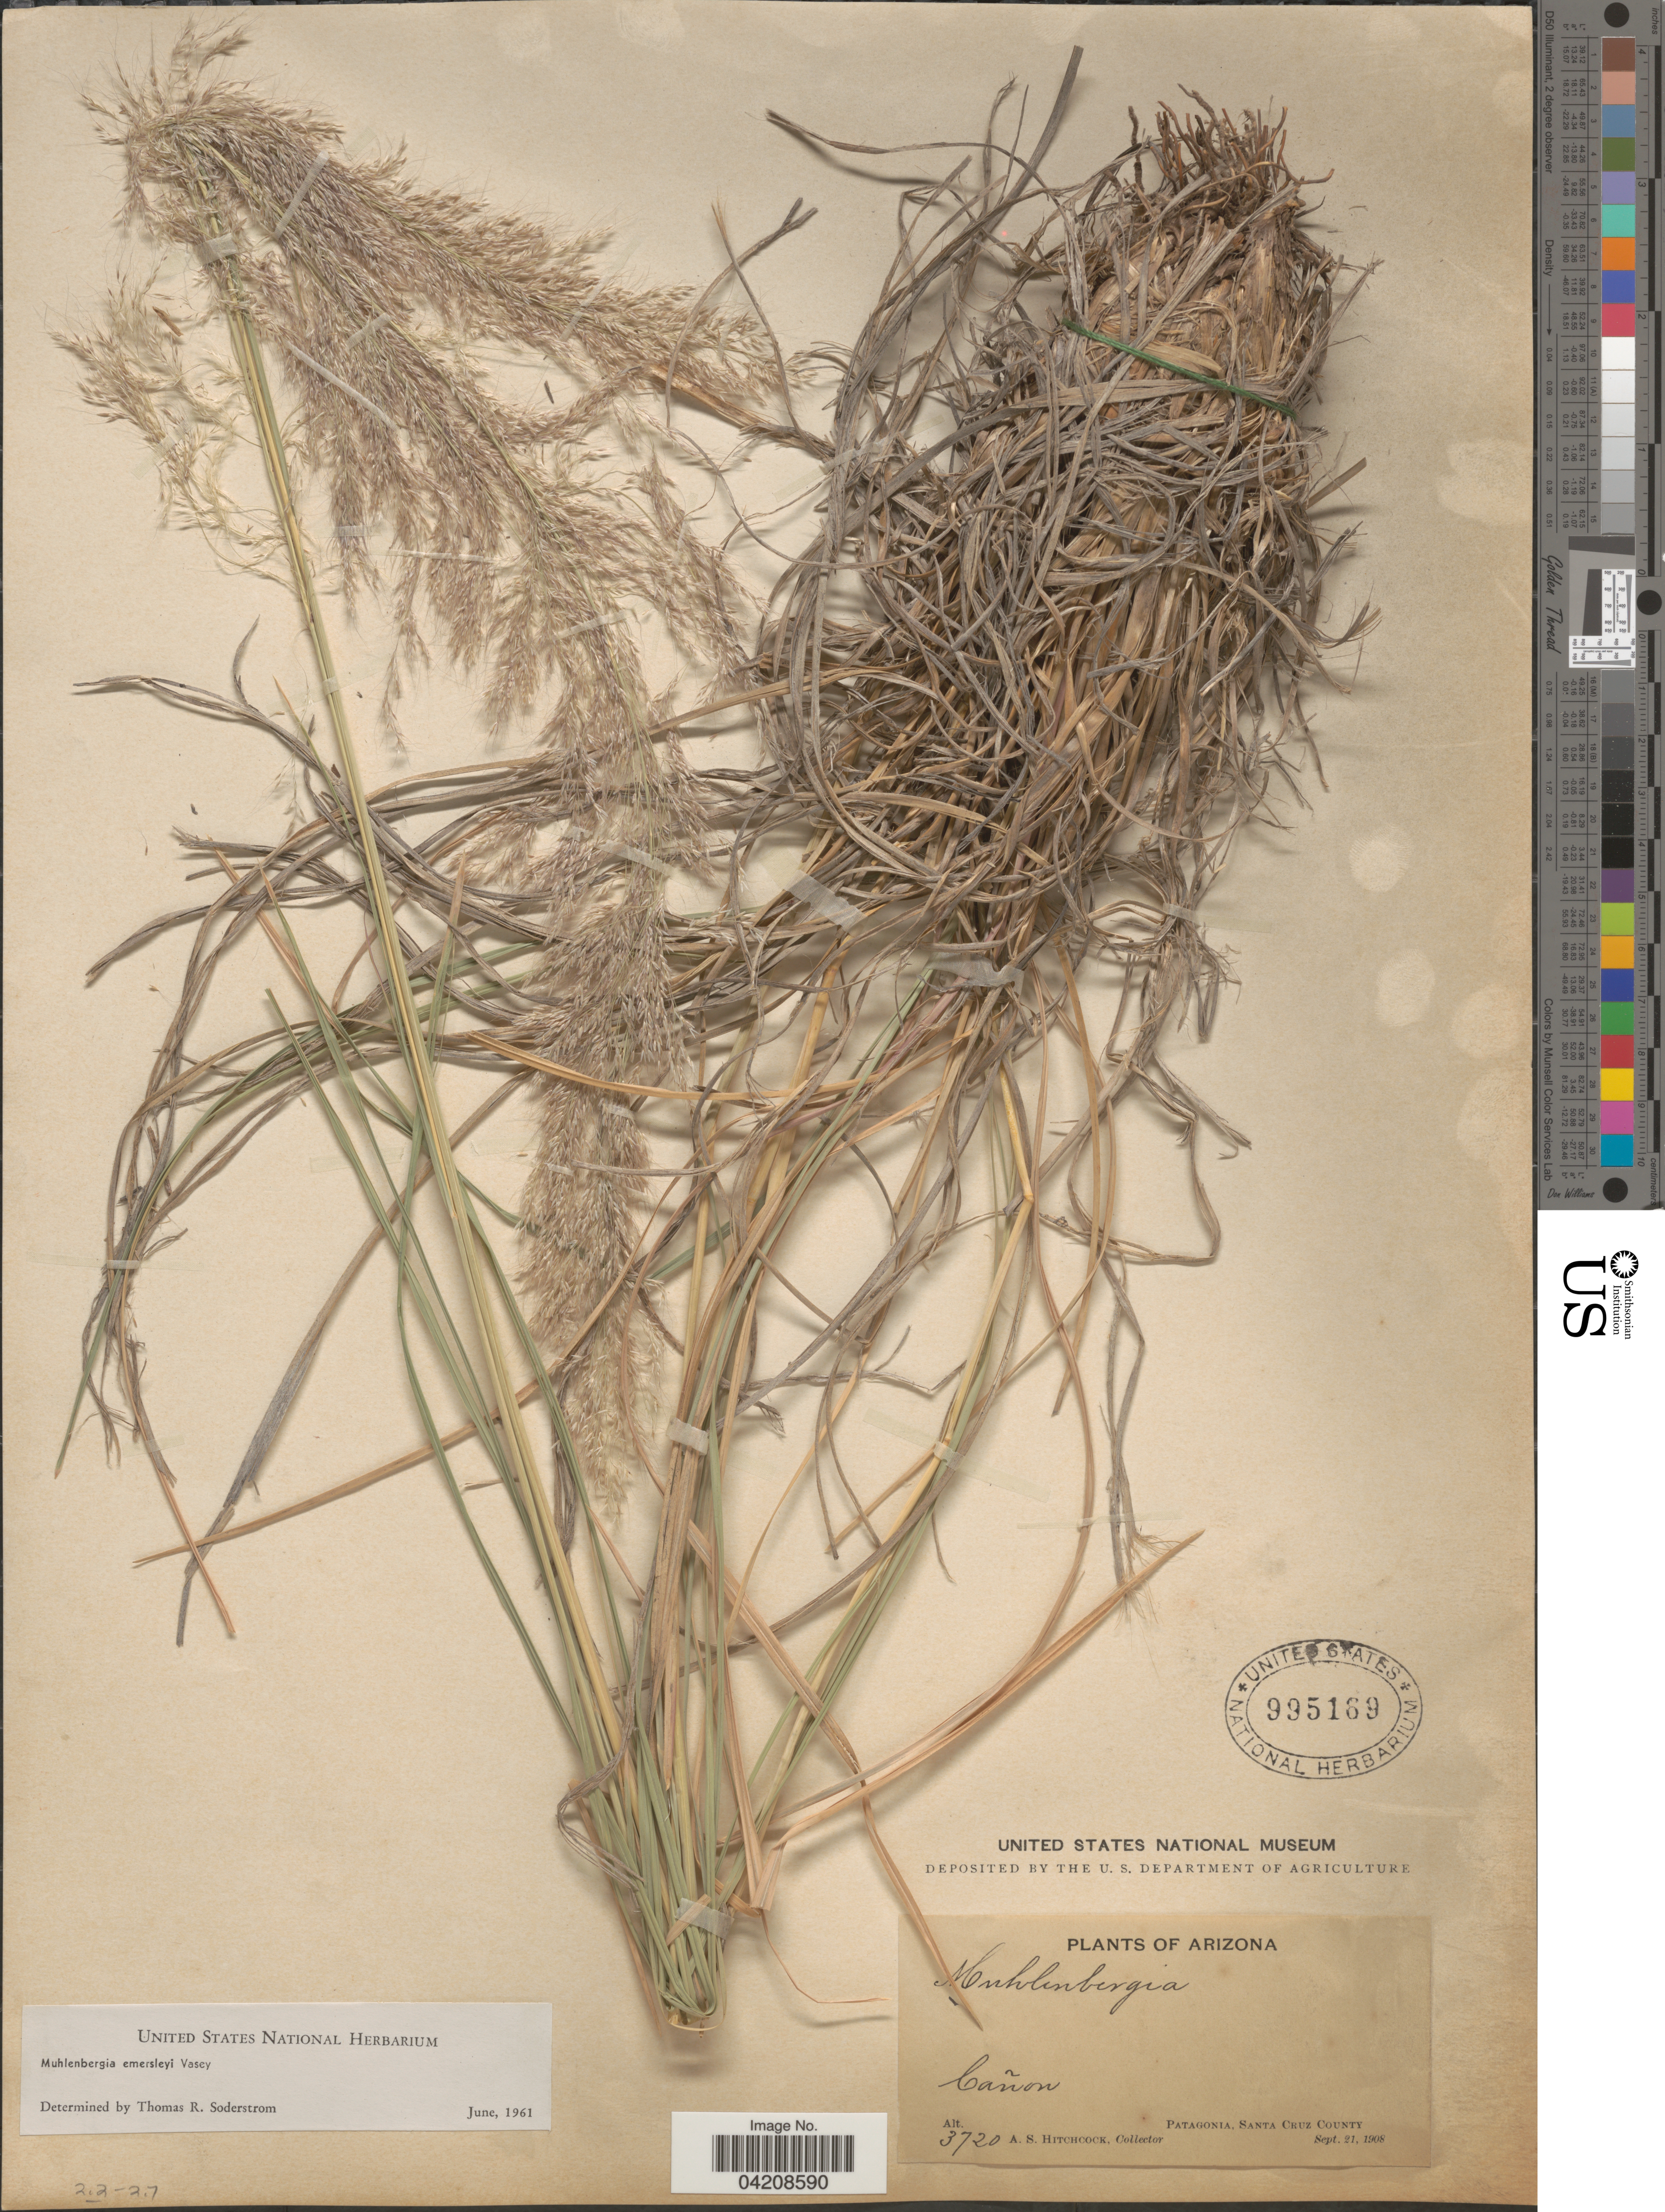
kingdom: Plantae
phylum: Tracheophyta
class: Liliopsida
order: Poales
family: Poaceae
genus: Muhlenbergia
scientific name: Muhlenbergia emersleyi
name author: Vasey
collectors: A. S. Hitchcock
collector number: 3720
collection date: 1908-09-21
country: United States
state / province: Arizona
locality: Cañon. Patagonia, Santa Cruz County.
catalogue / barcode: US 995169